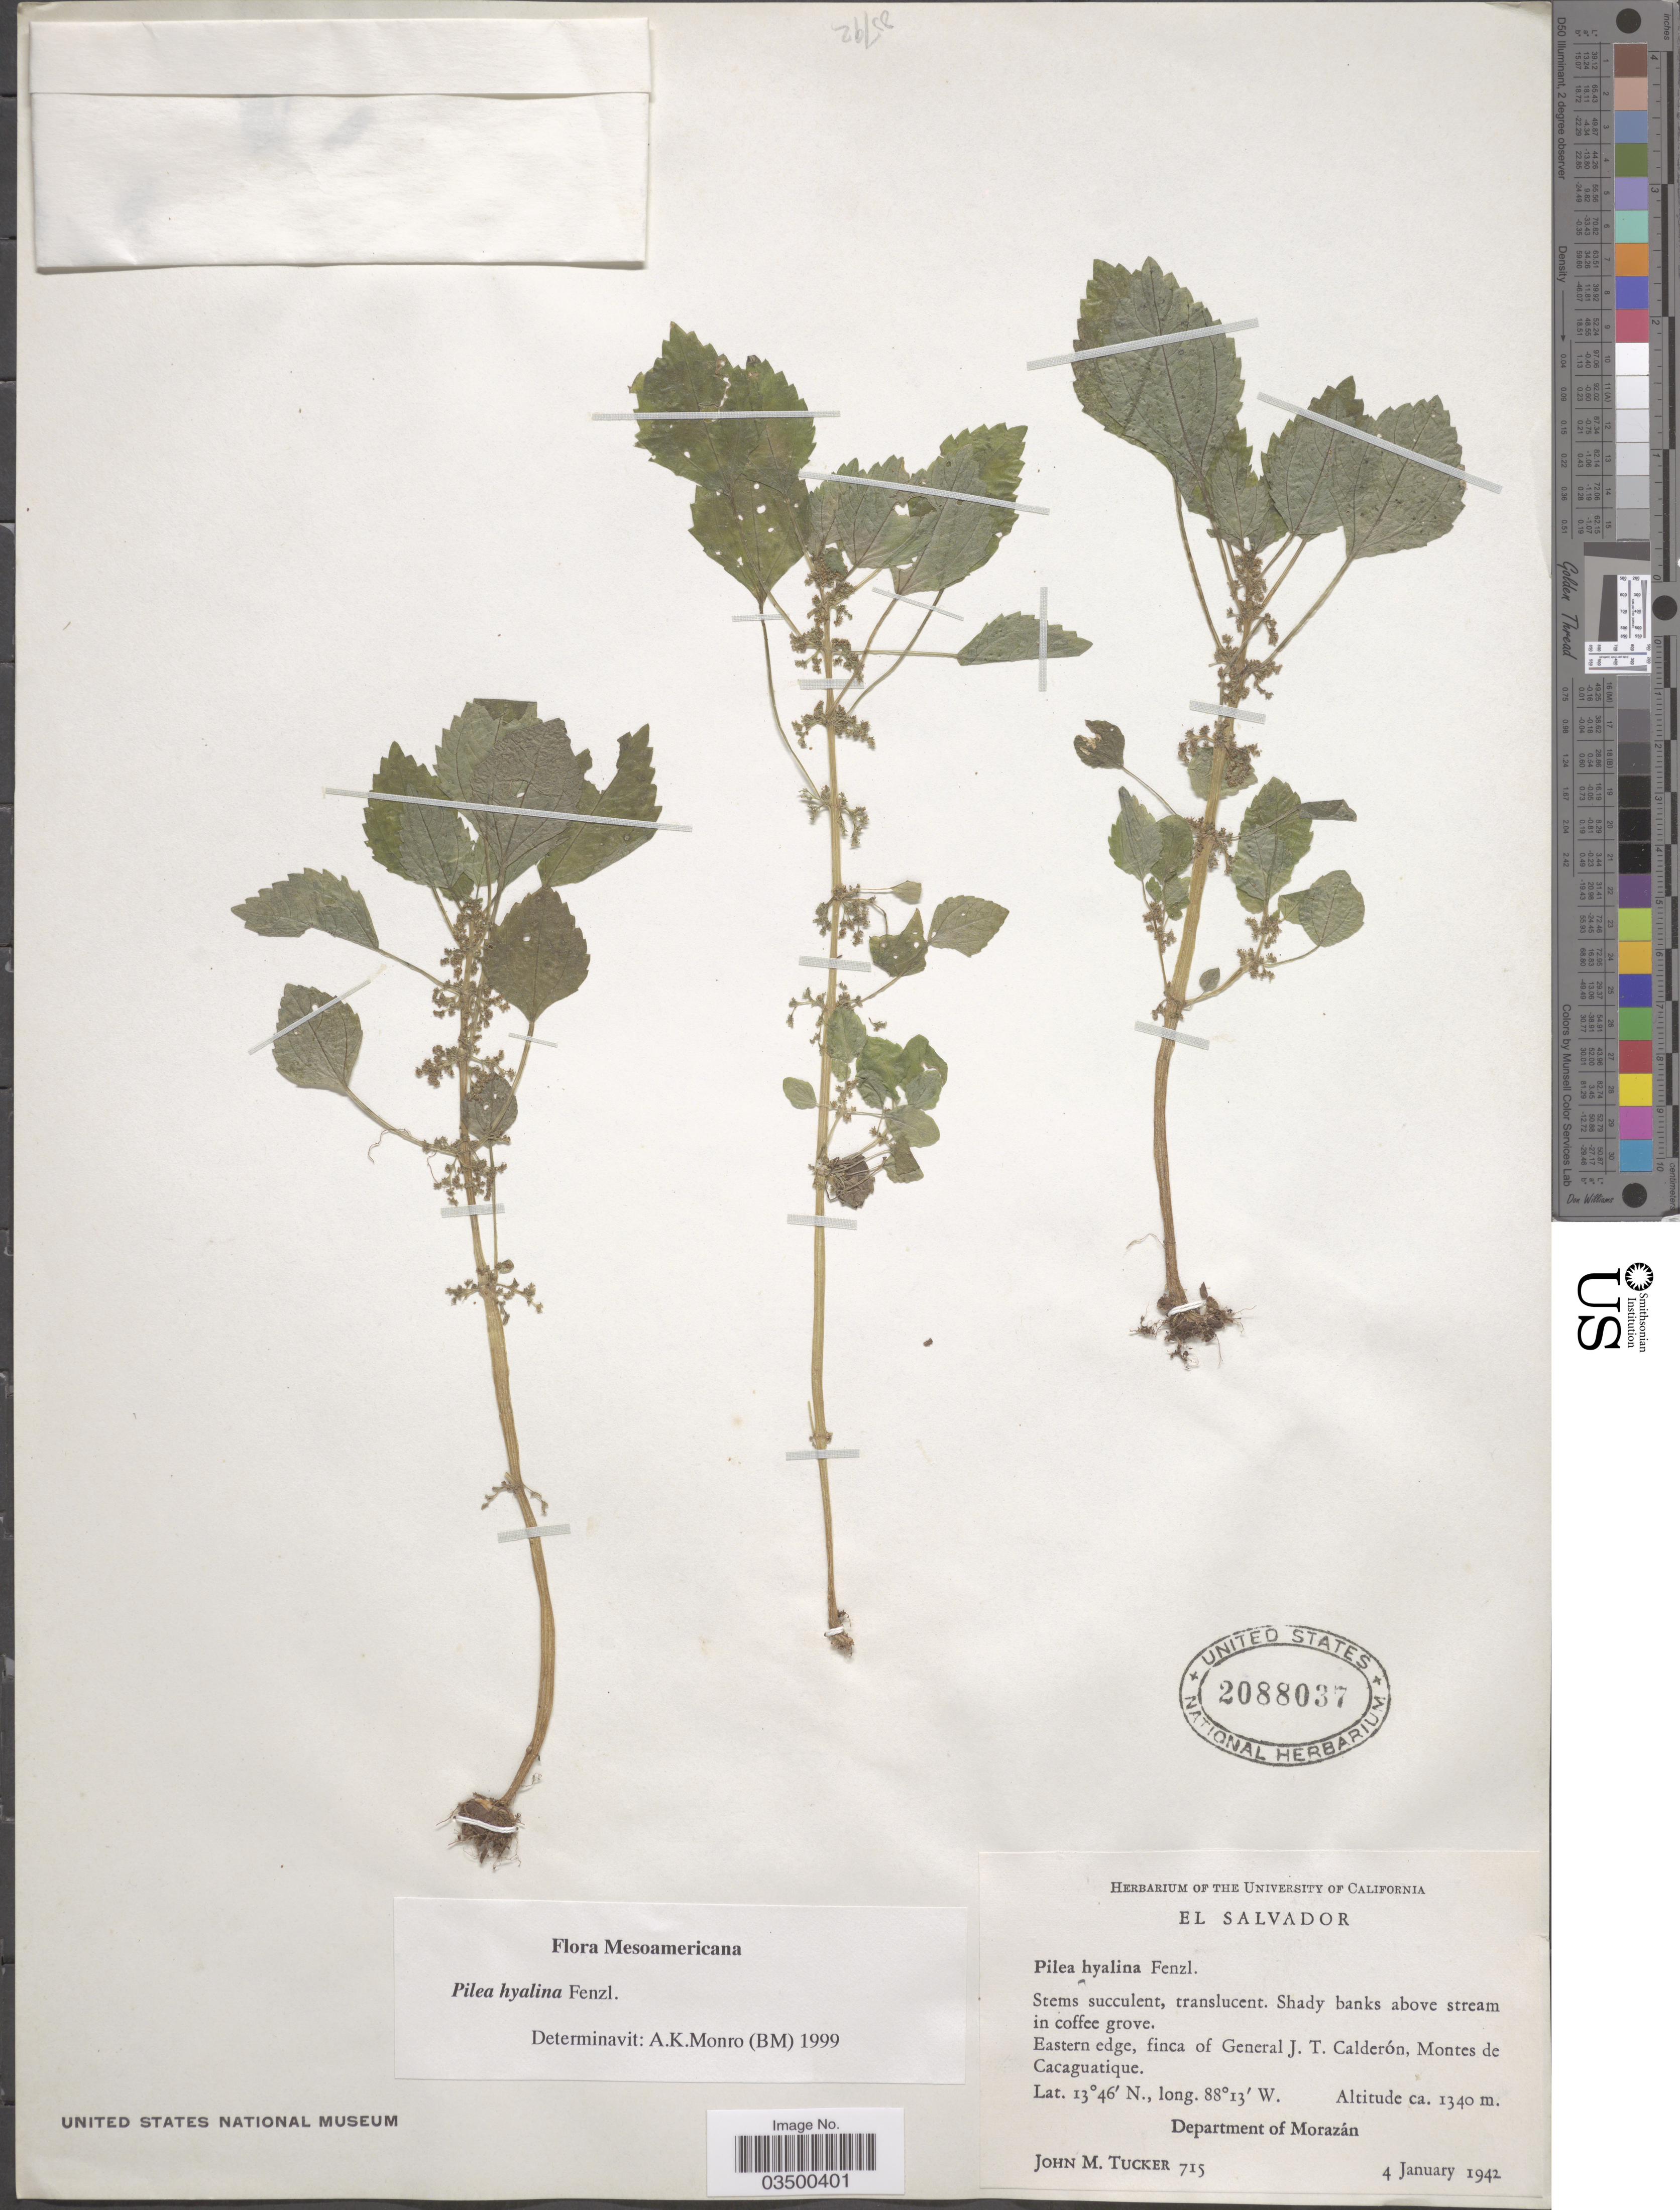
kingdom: Plantae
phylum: Tracheophyta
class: Magnoliopsida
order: Rosales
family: Urticaceae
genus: Pilea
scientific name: Pilea hyalina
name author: Fenzl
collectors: J. M. Tucker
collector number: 715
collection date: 1942-01-04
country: El Salvador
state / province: Morazan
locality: Eastern edge, finca of General J. T. Calderón, Montes de Cacaguatique. Department of Morazan.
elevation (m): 1340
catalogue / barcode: US 2088037